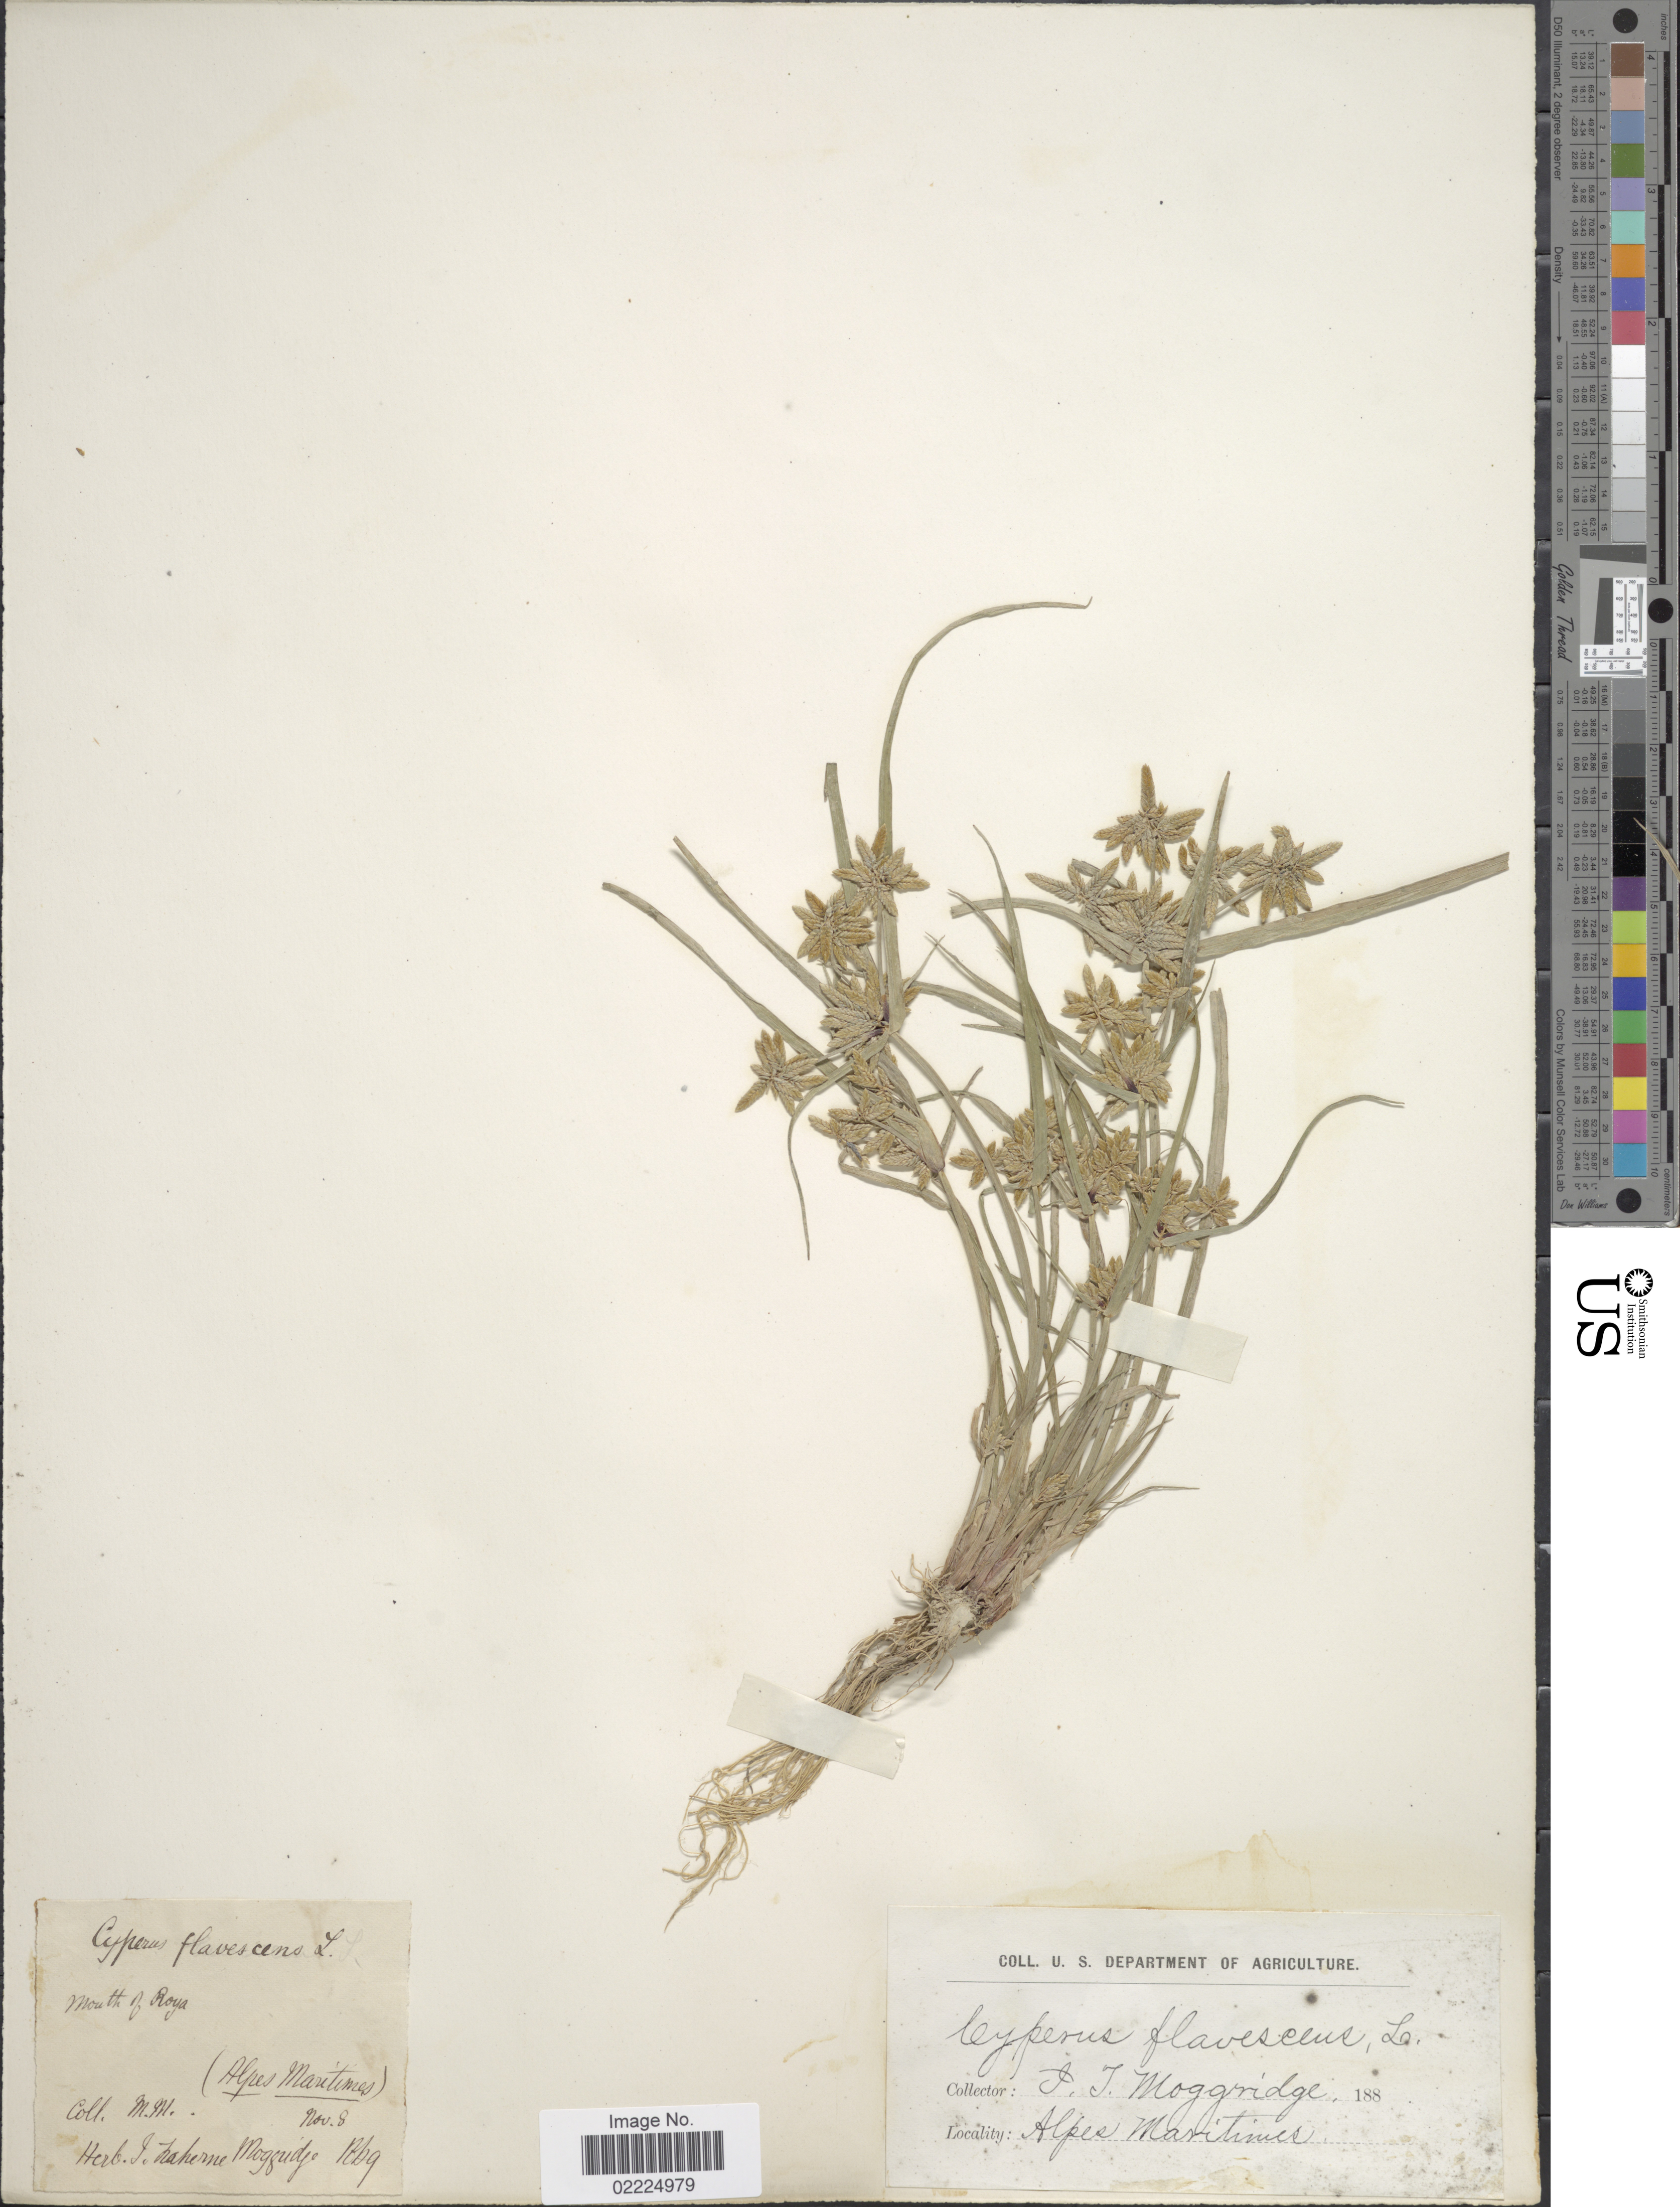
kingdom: Plantae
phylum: Tracheophyta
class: Liliopsida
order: Poales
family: Cyperaceae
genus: Cyperus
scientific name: Cyperus flavescens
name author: L.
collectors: J. T. Moggridge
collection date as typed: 188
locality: Mouth of Roya (Alpes Maritimes)